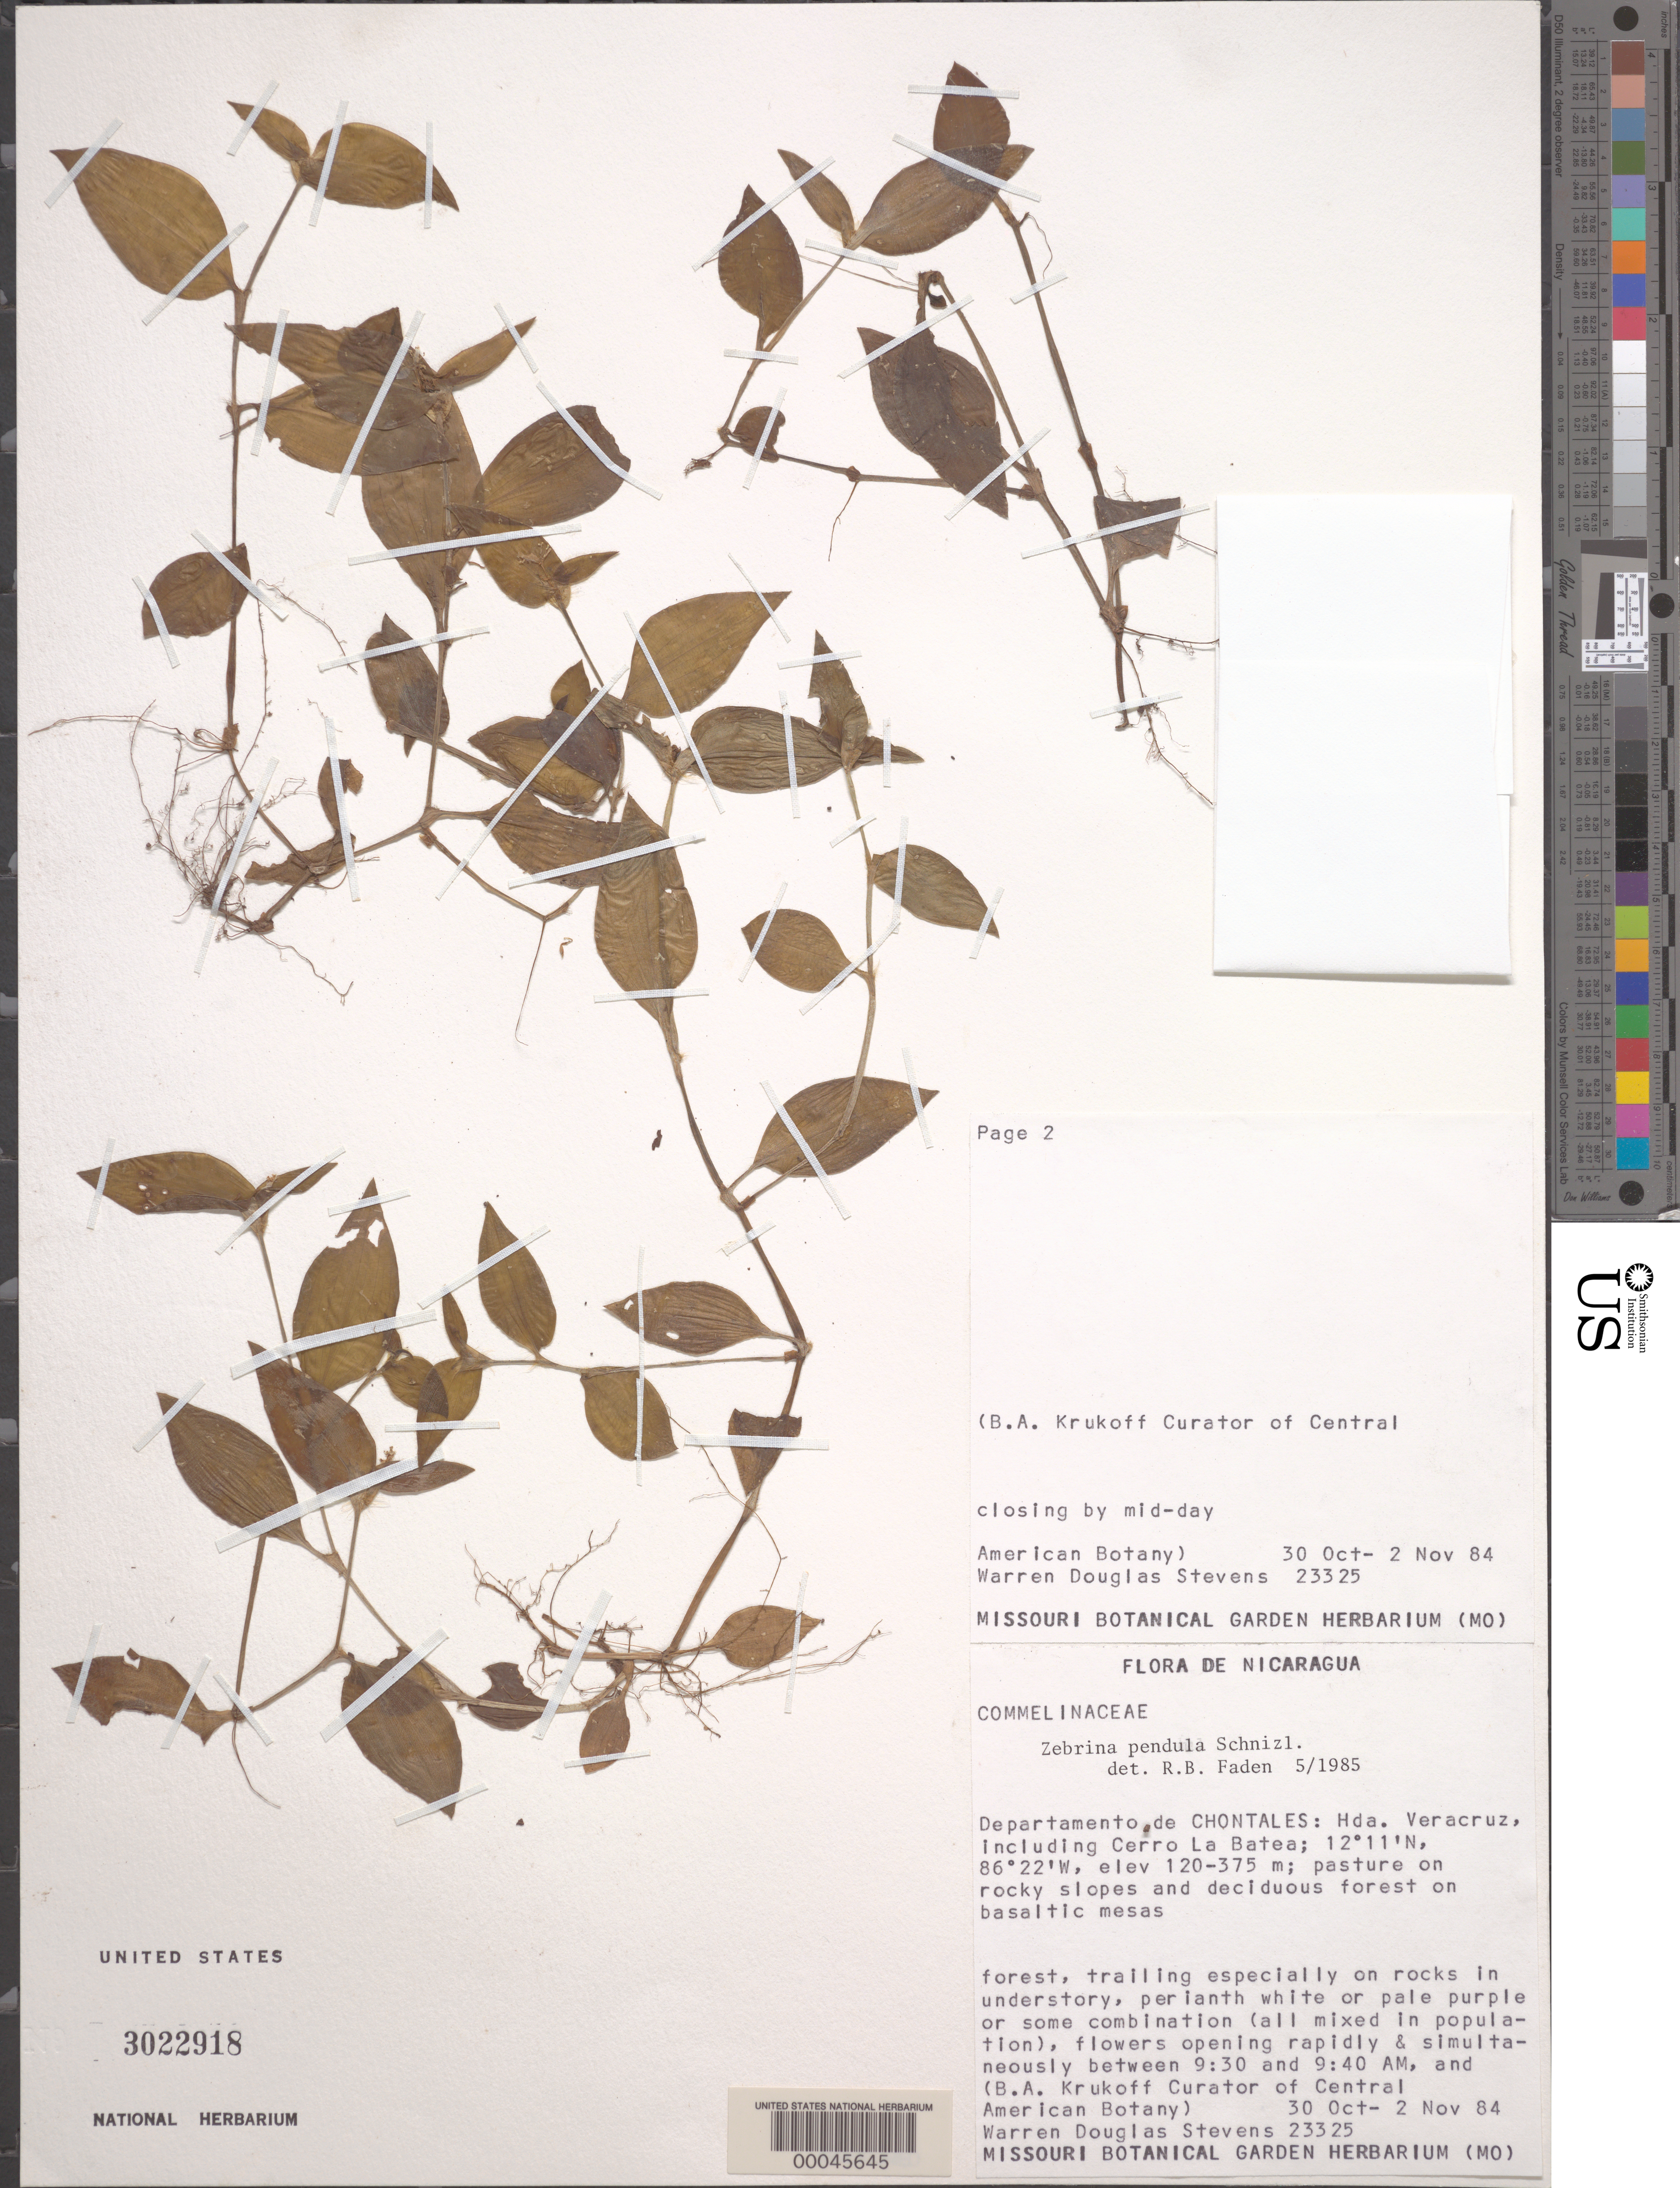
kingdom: Plantae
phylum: Tracheophyta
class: Liliopsida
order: Commelinales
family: Commelinaceae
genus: Tradescantia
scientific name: Tradescantia zebrina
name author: Bosse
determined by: Faden, Robert B., (US), Smithsonian Institution - National Museum of Natural History (UNITED STATES)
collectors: W. D. Stevens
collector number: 23325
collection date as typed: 30 Oct 1984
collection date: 1984-10-30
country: Nicaragua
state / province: Chontales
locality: Veracruz, including cerro la batea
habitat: Rocky understory, forest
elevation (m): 120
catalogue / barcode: US 3022918